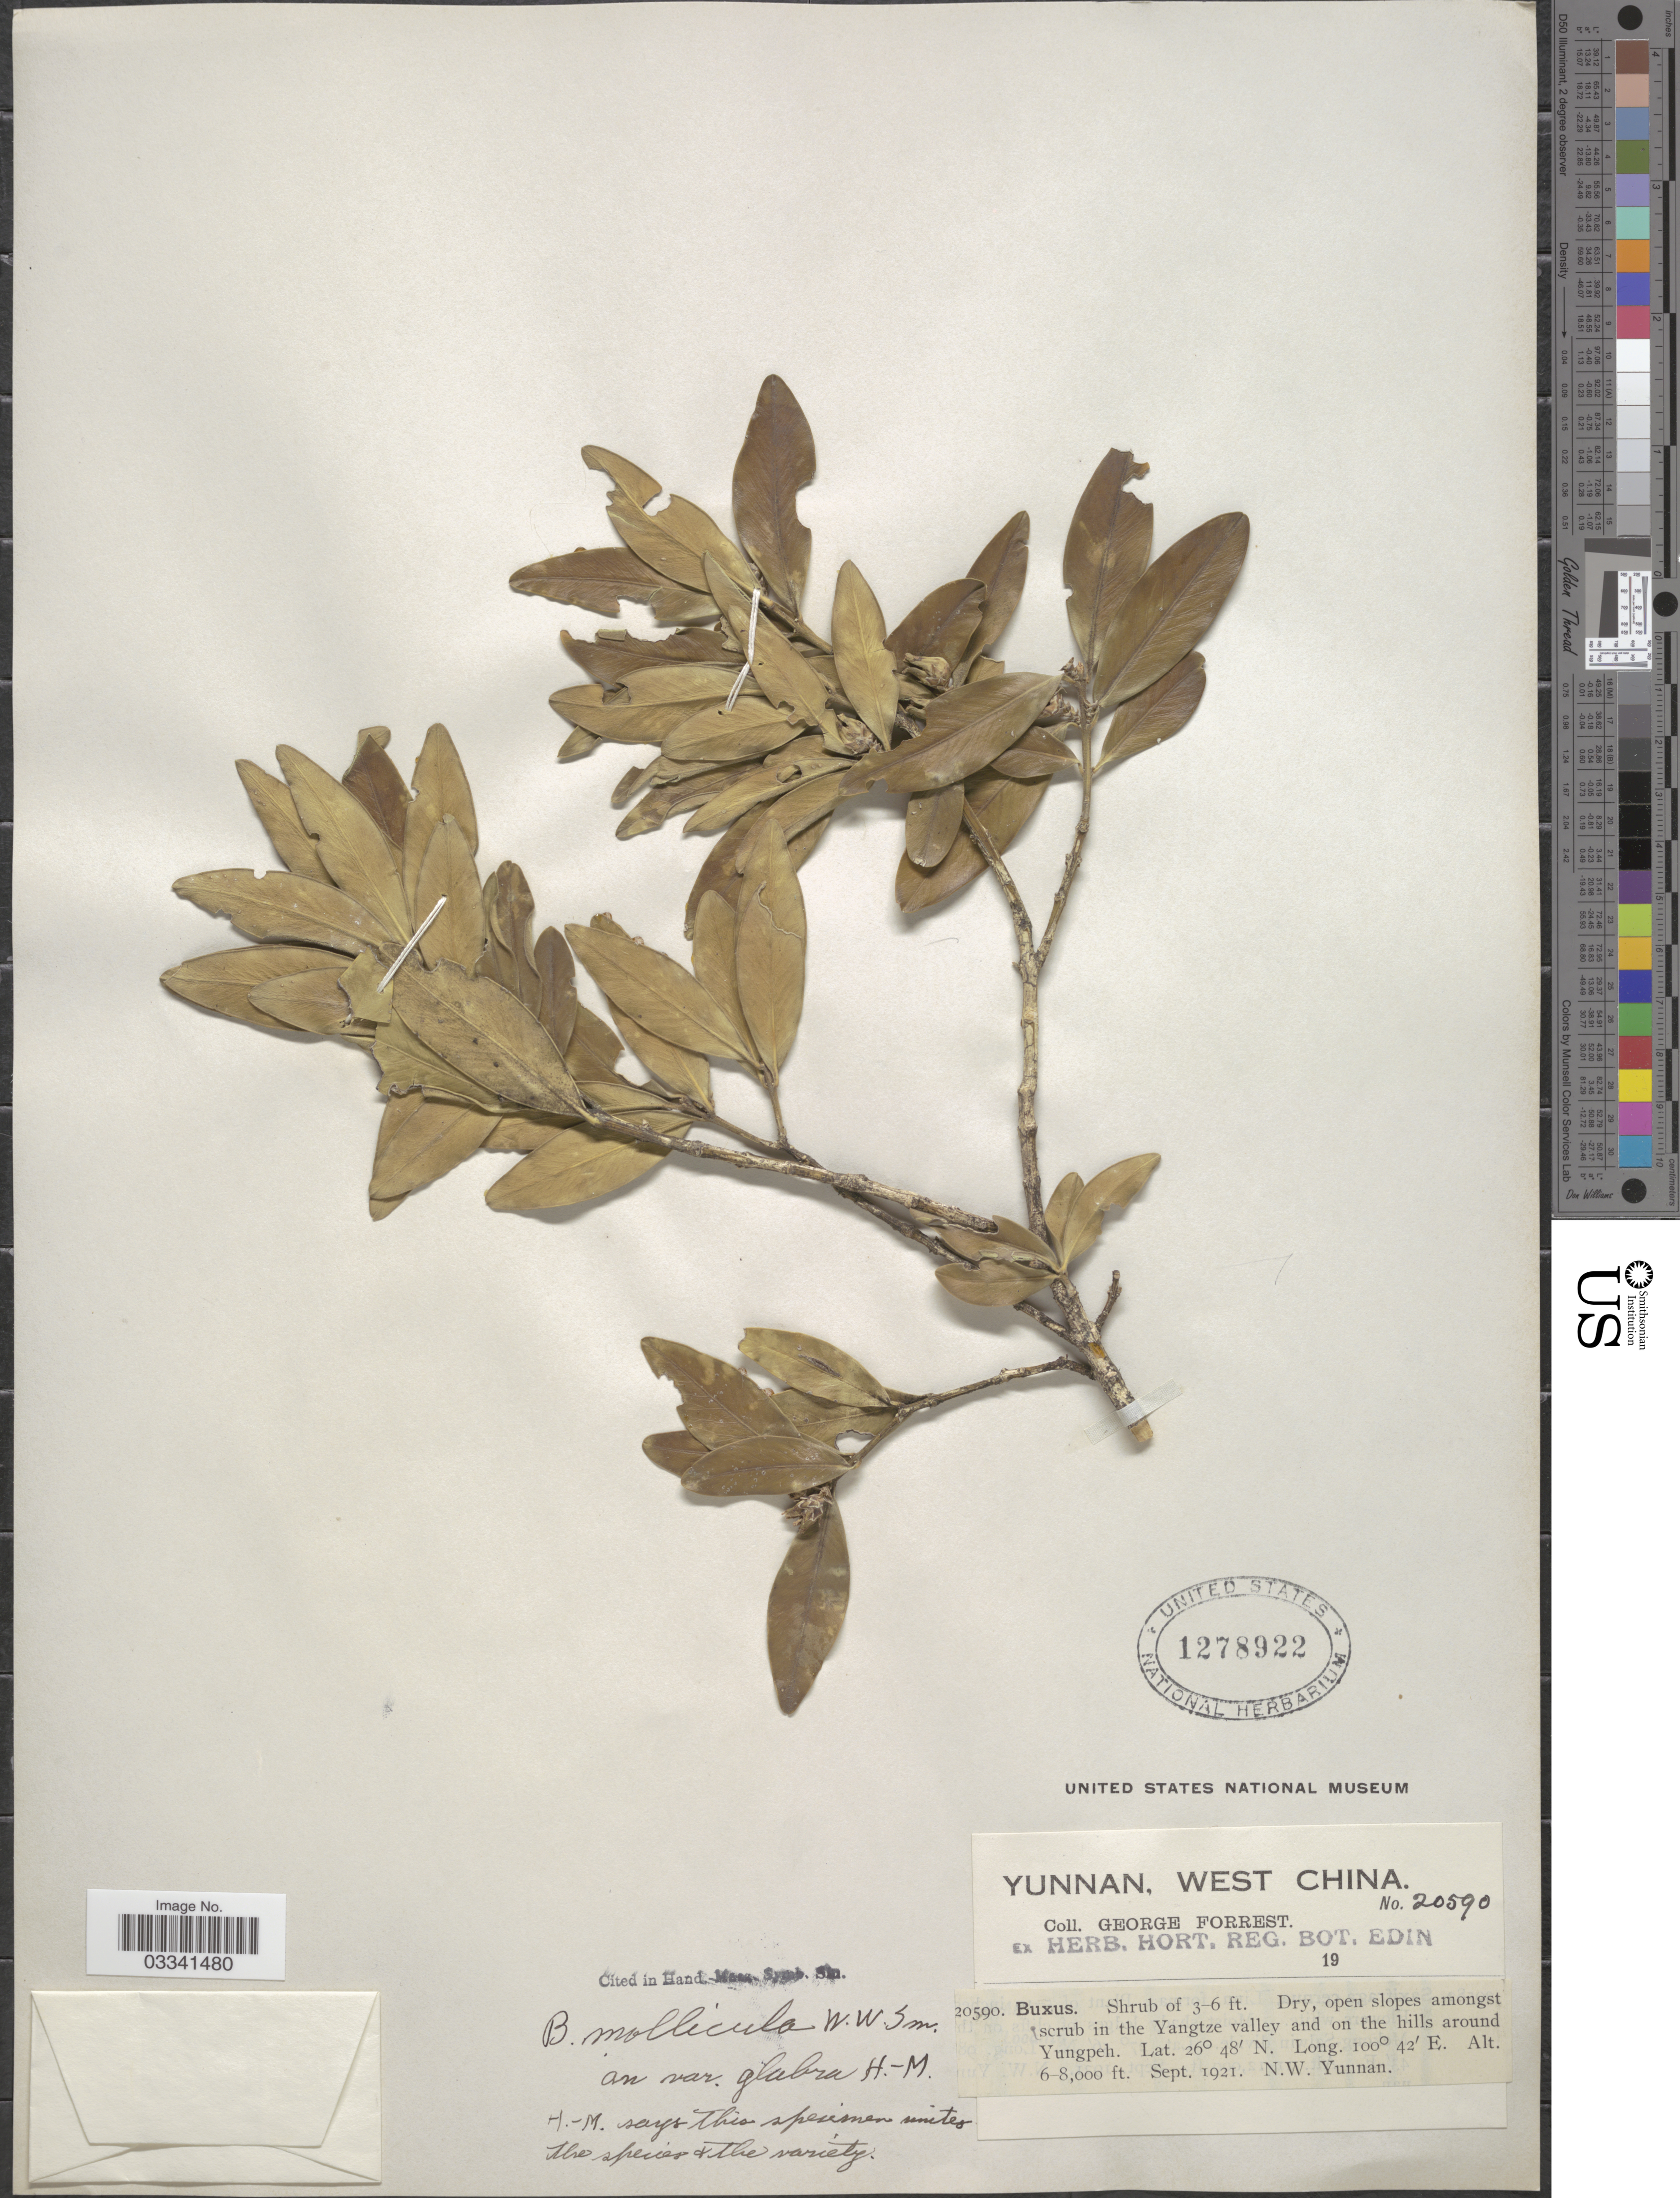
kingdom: Plantae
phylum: Tracheophyta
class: Magnoliopsida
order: Buxales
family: Buxaceae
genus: Buxus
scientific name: Buxus mollicula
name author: W.W. Sm.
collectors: G. Forrest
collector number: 20590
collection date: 1921-09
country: China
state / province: Yunnan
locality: West China. In the Yangtze valley and on the hills around Yungpeh. N.W. Yunnan.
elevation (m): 1829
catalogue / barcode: US 1278922